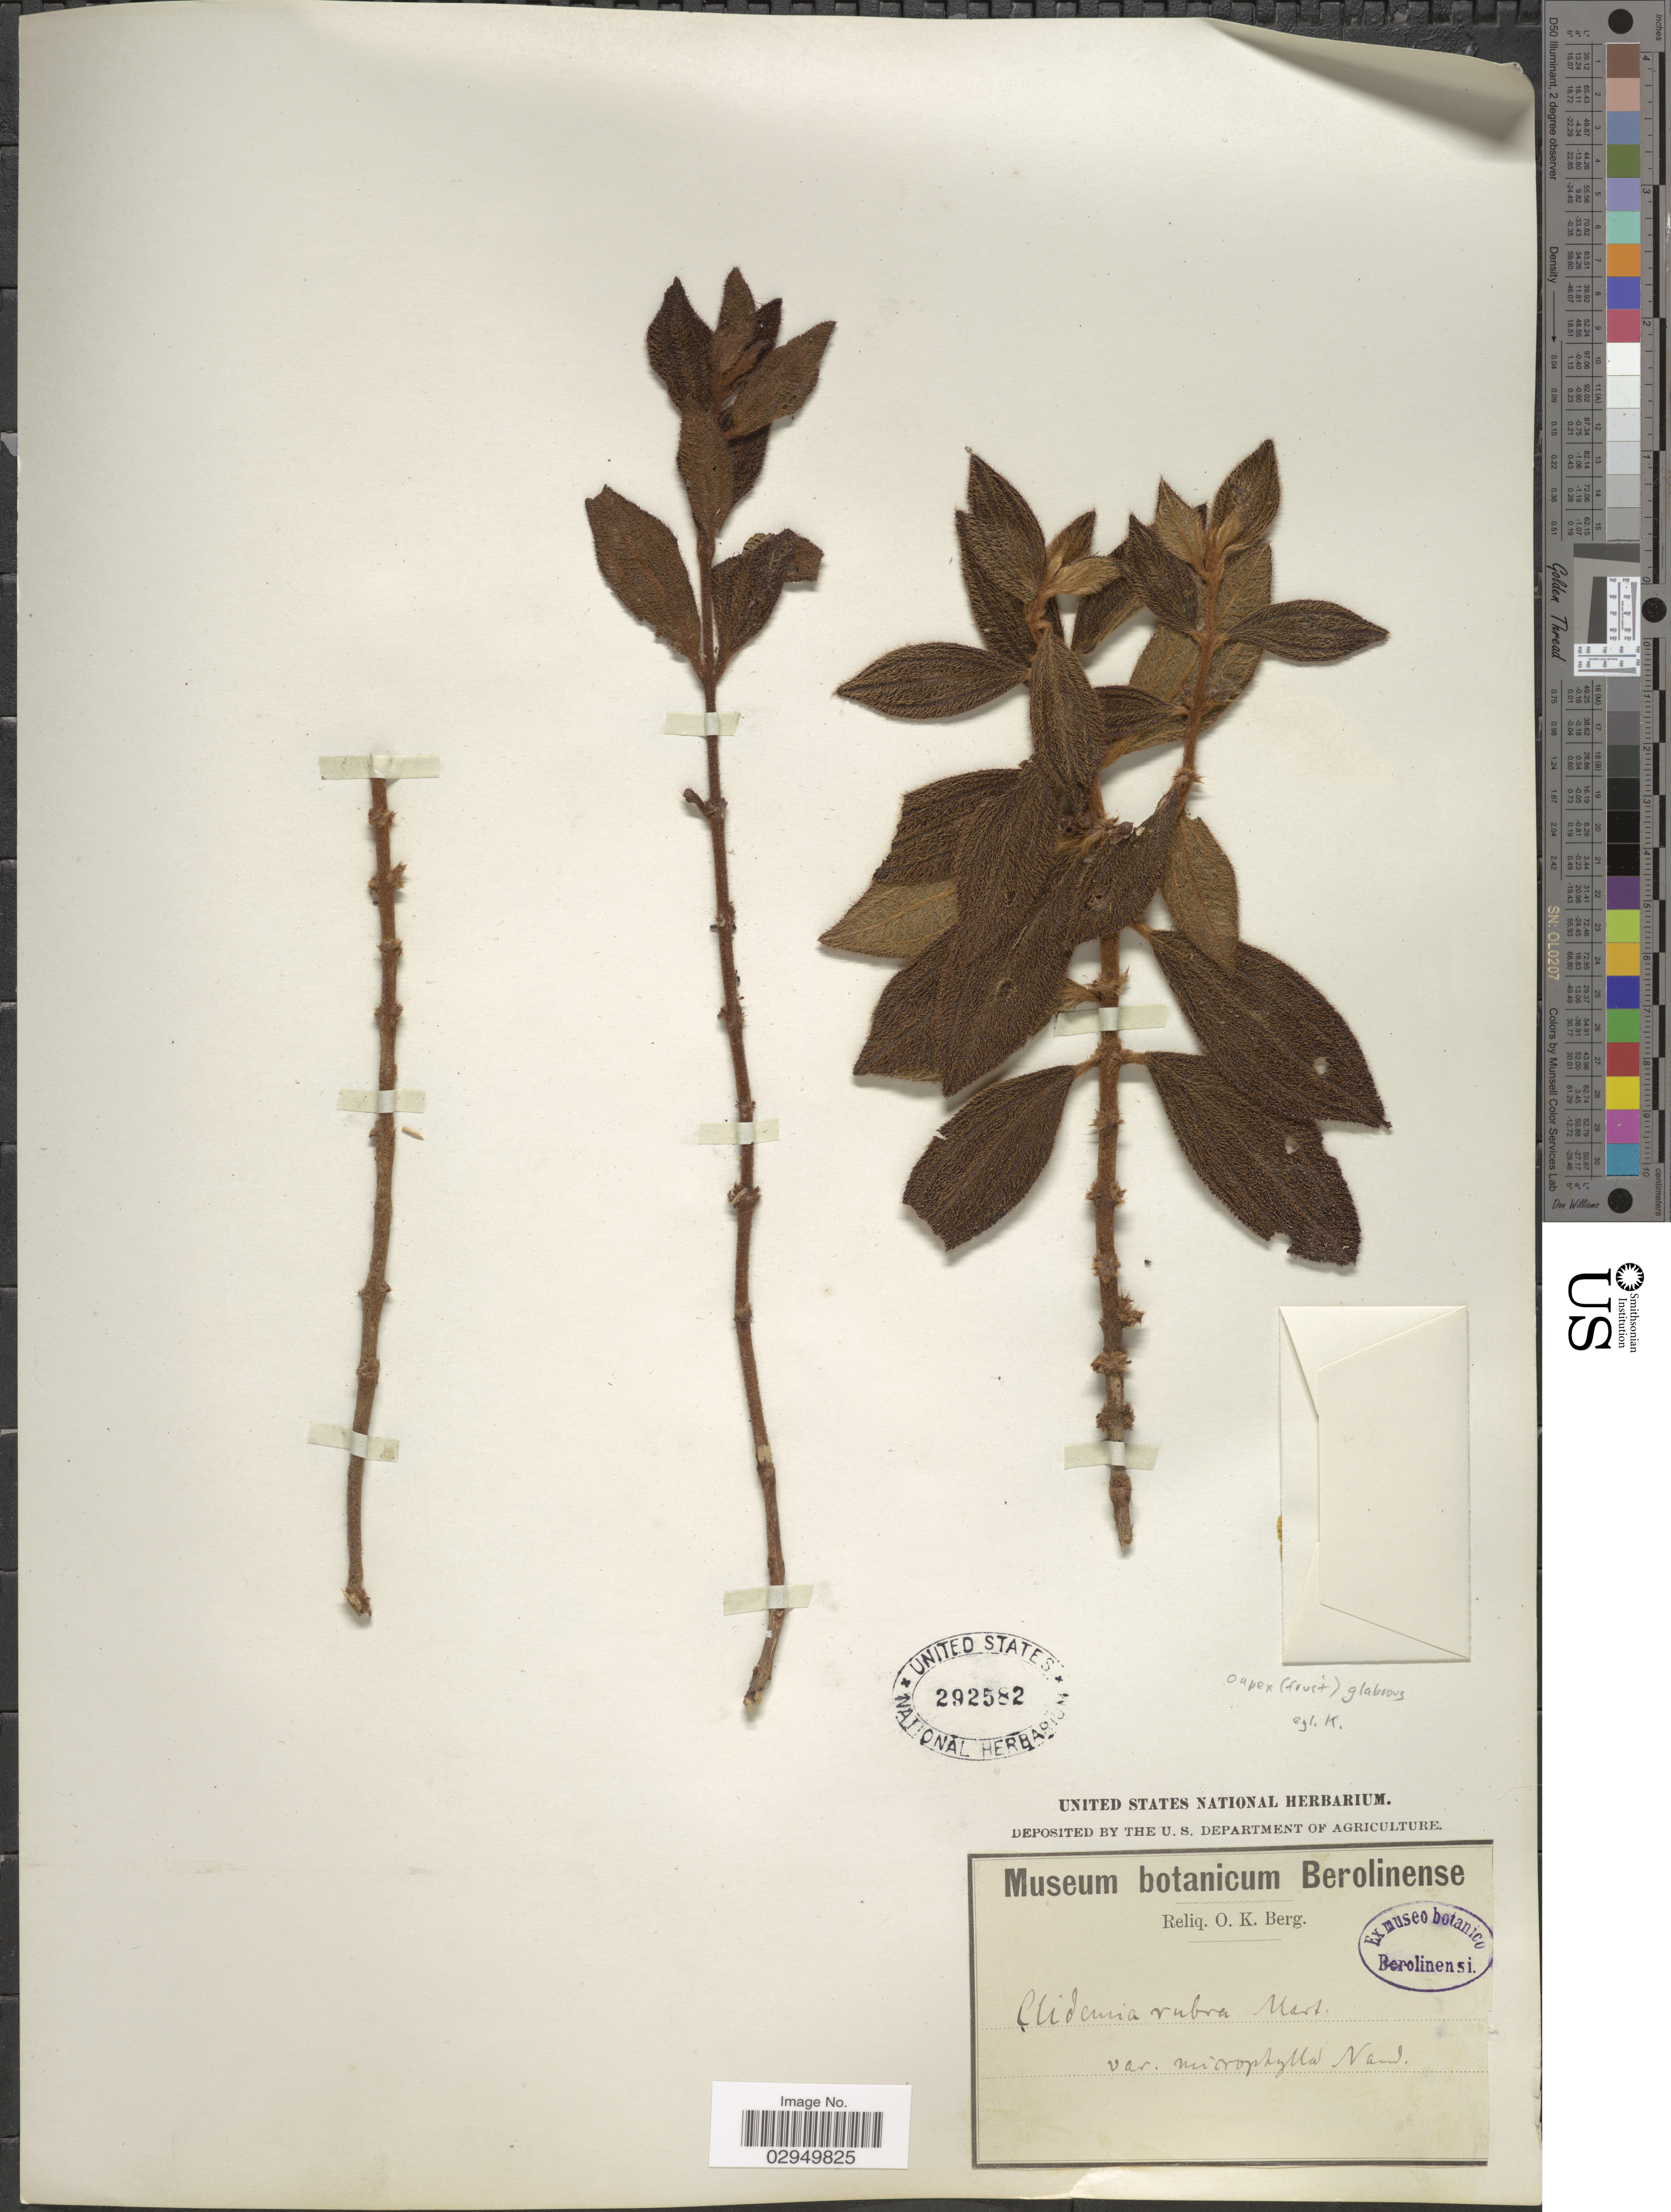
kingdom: Plantae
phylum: Tracheophyta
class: Magnoliopsida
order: Myrtales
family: Melastomataceae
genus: Clidemia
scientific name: Clidemia sericea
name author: D. Don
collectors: O. K. Berg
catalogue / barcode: US 292582